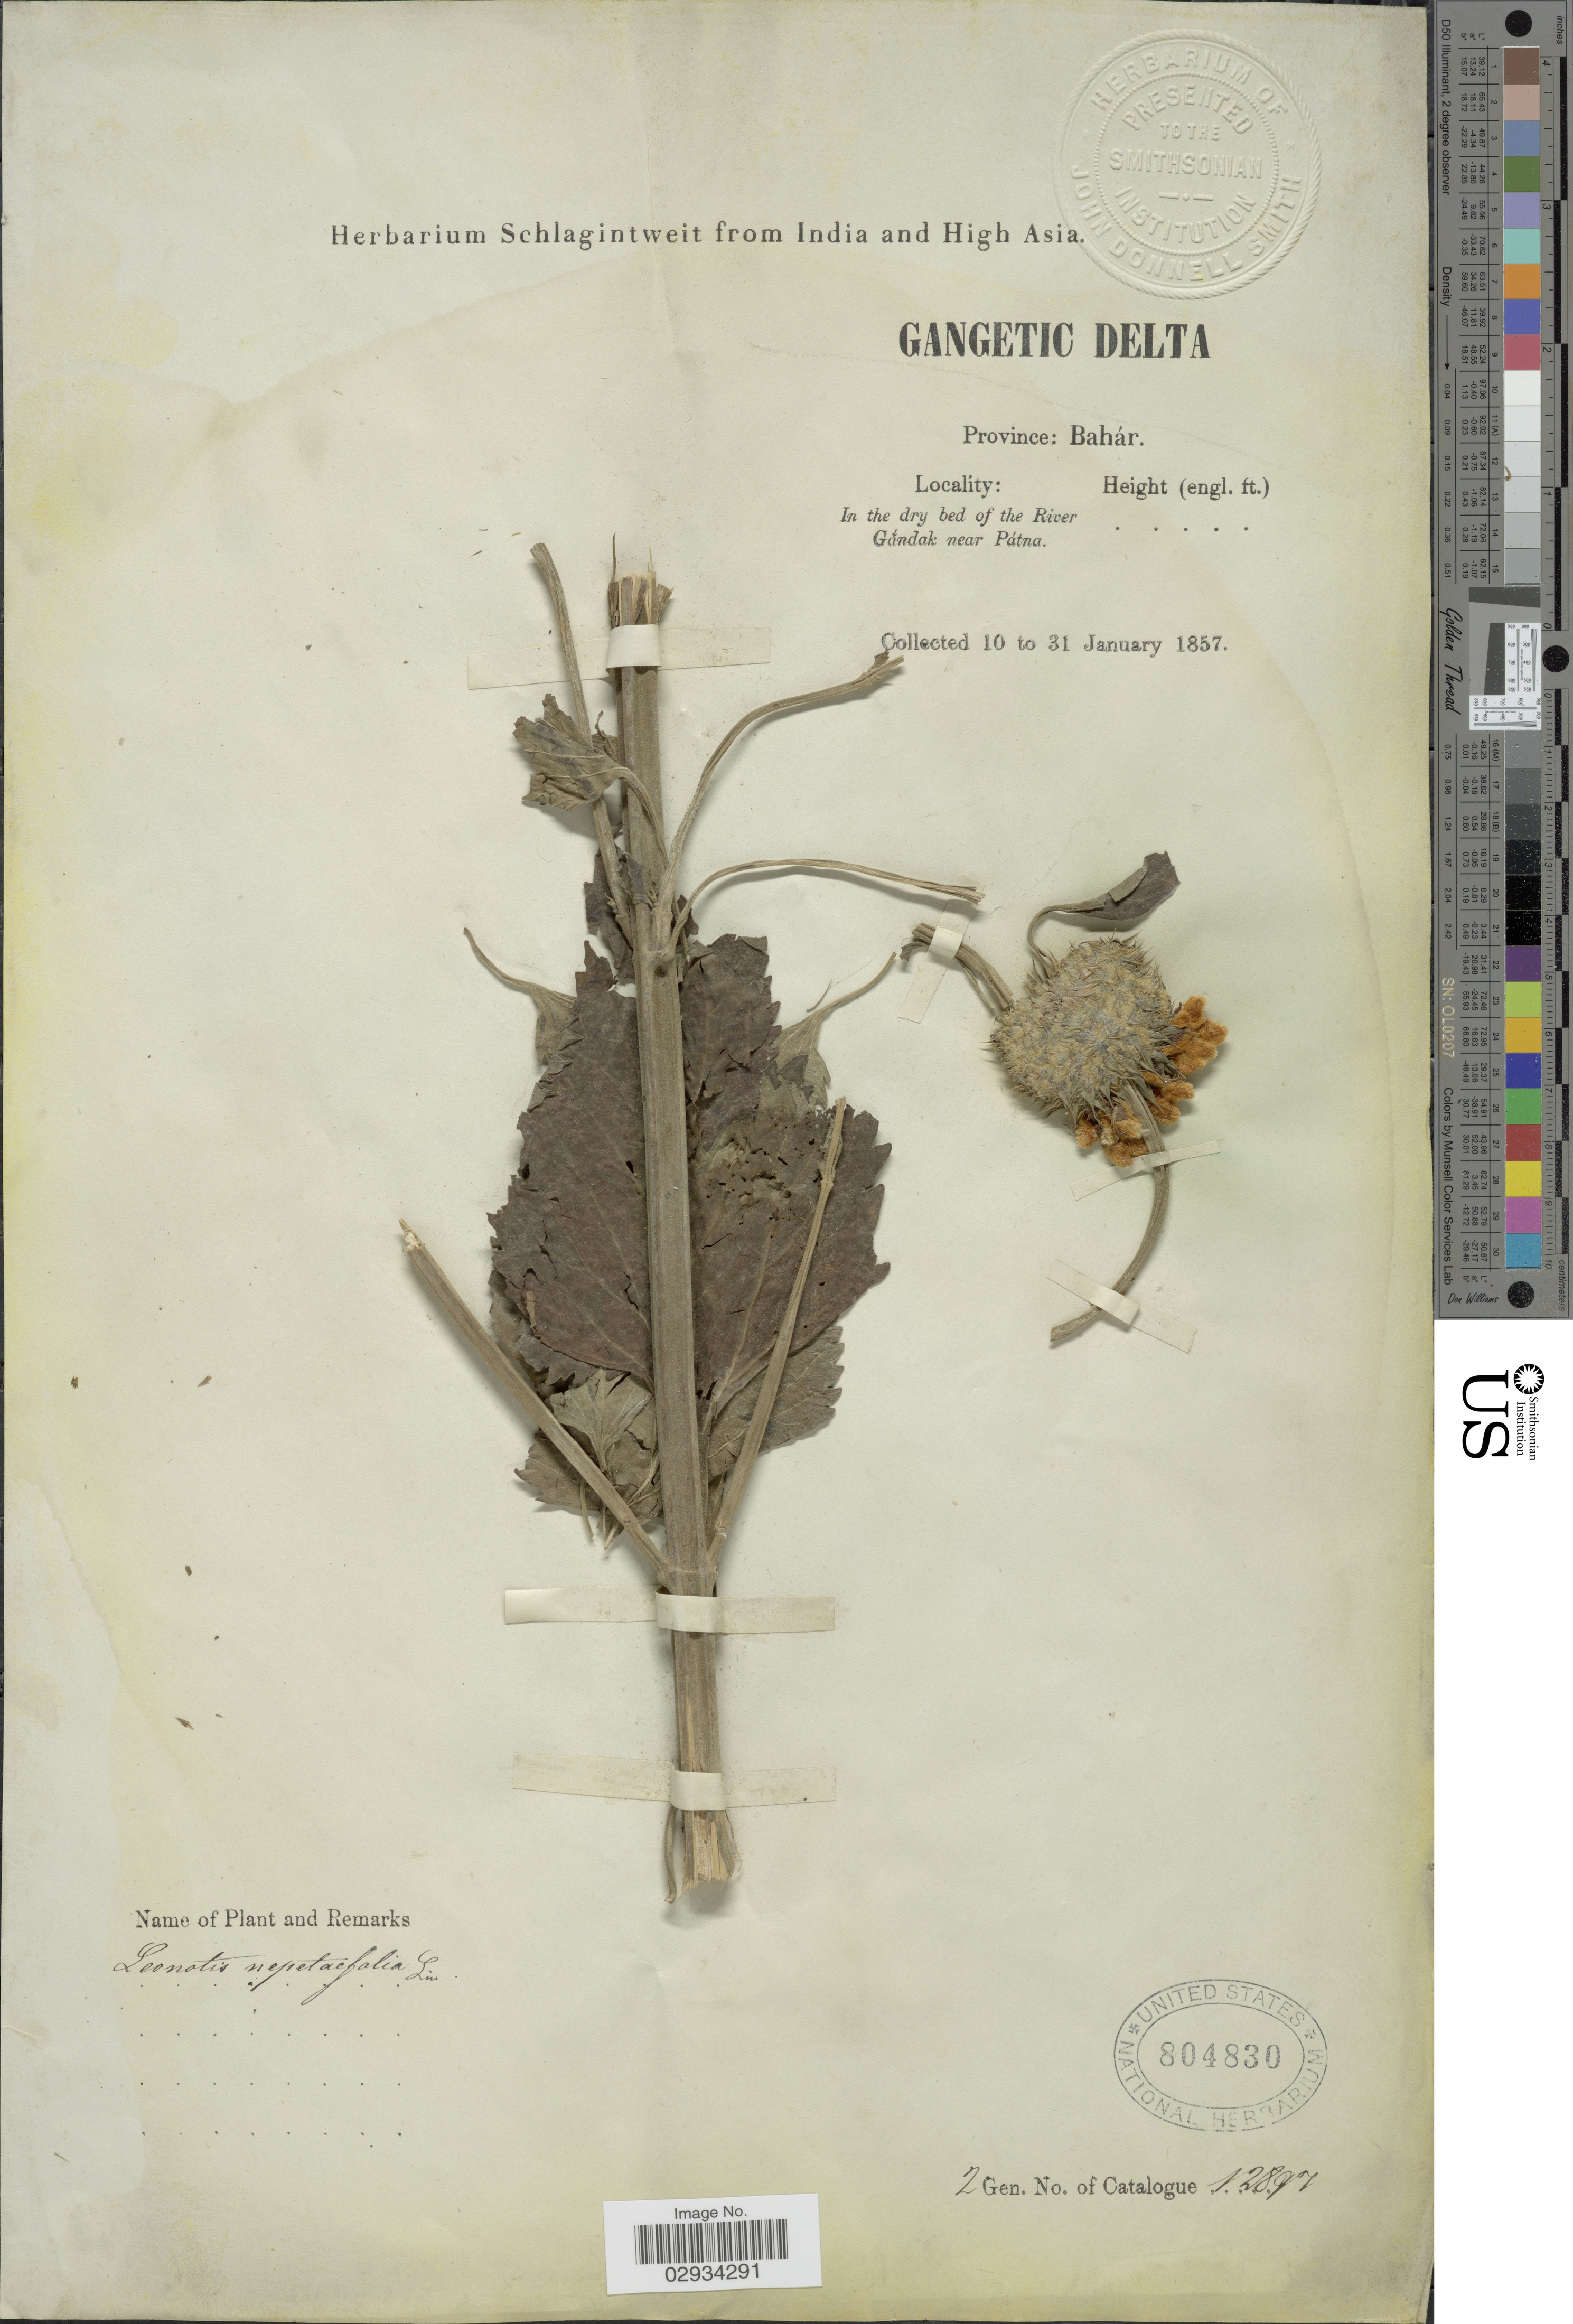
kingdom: Plantae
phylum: Tracheophyta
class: Magnoliopsida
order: Lamiales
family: Lamiaceae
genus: Leonotis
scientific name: Leonotis nepetifolia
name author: (L.) R. Br.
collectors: ex herb. Schlagintweit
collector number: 12897?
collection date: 1857-01-10/1857-01-31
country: India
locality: Province: Bahár. In the dry bed of the River Gándak near Pátna.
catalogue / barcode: US 804830